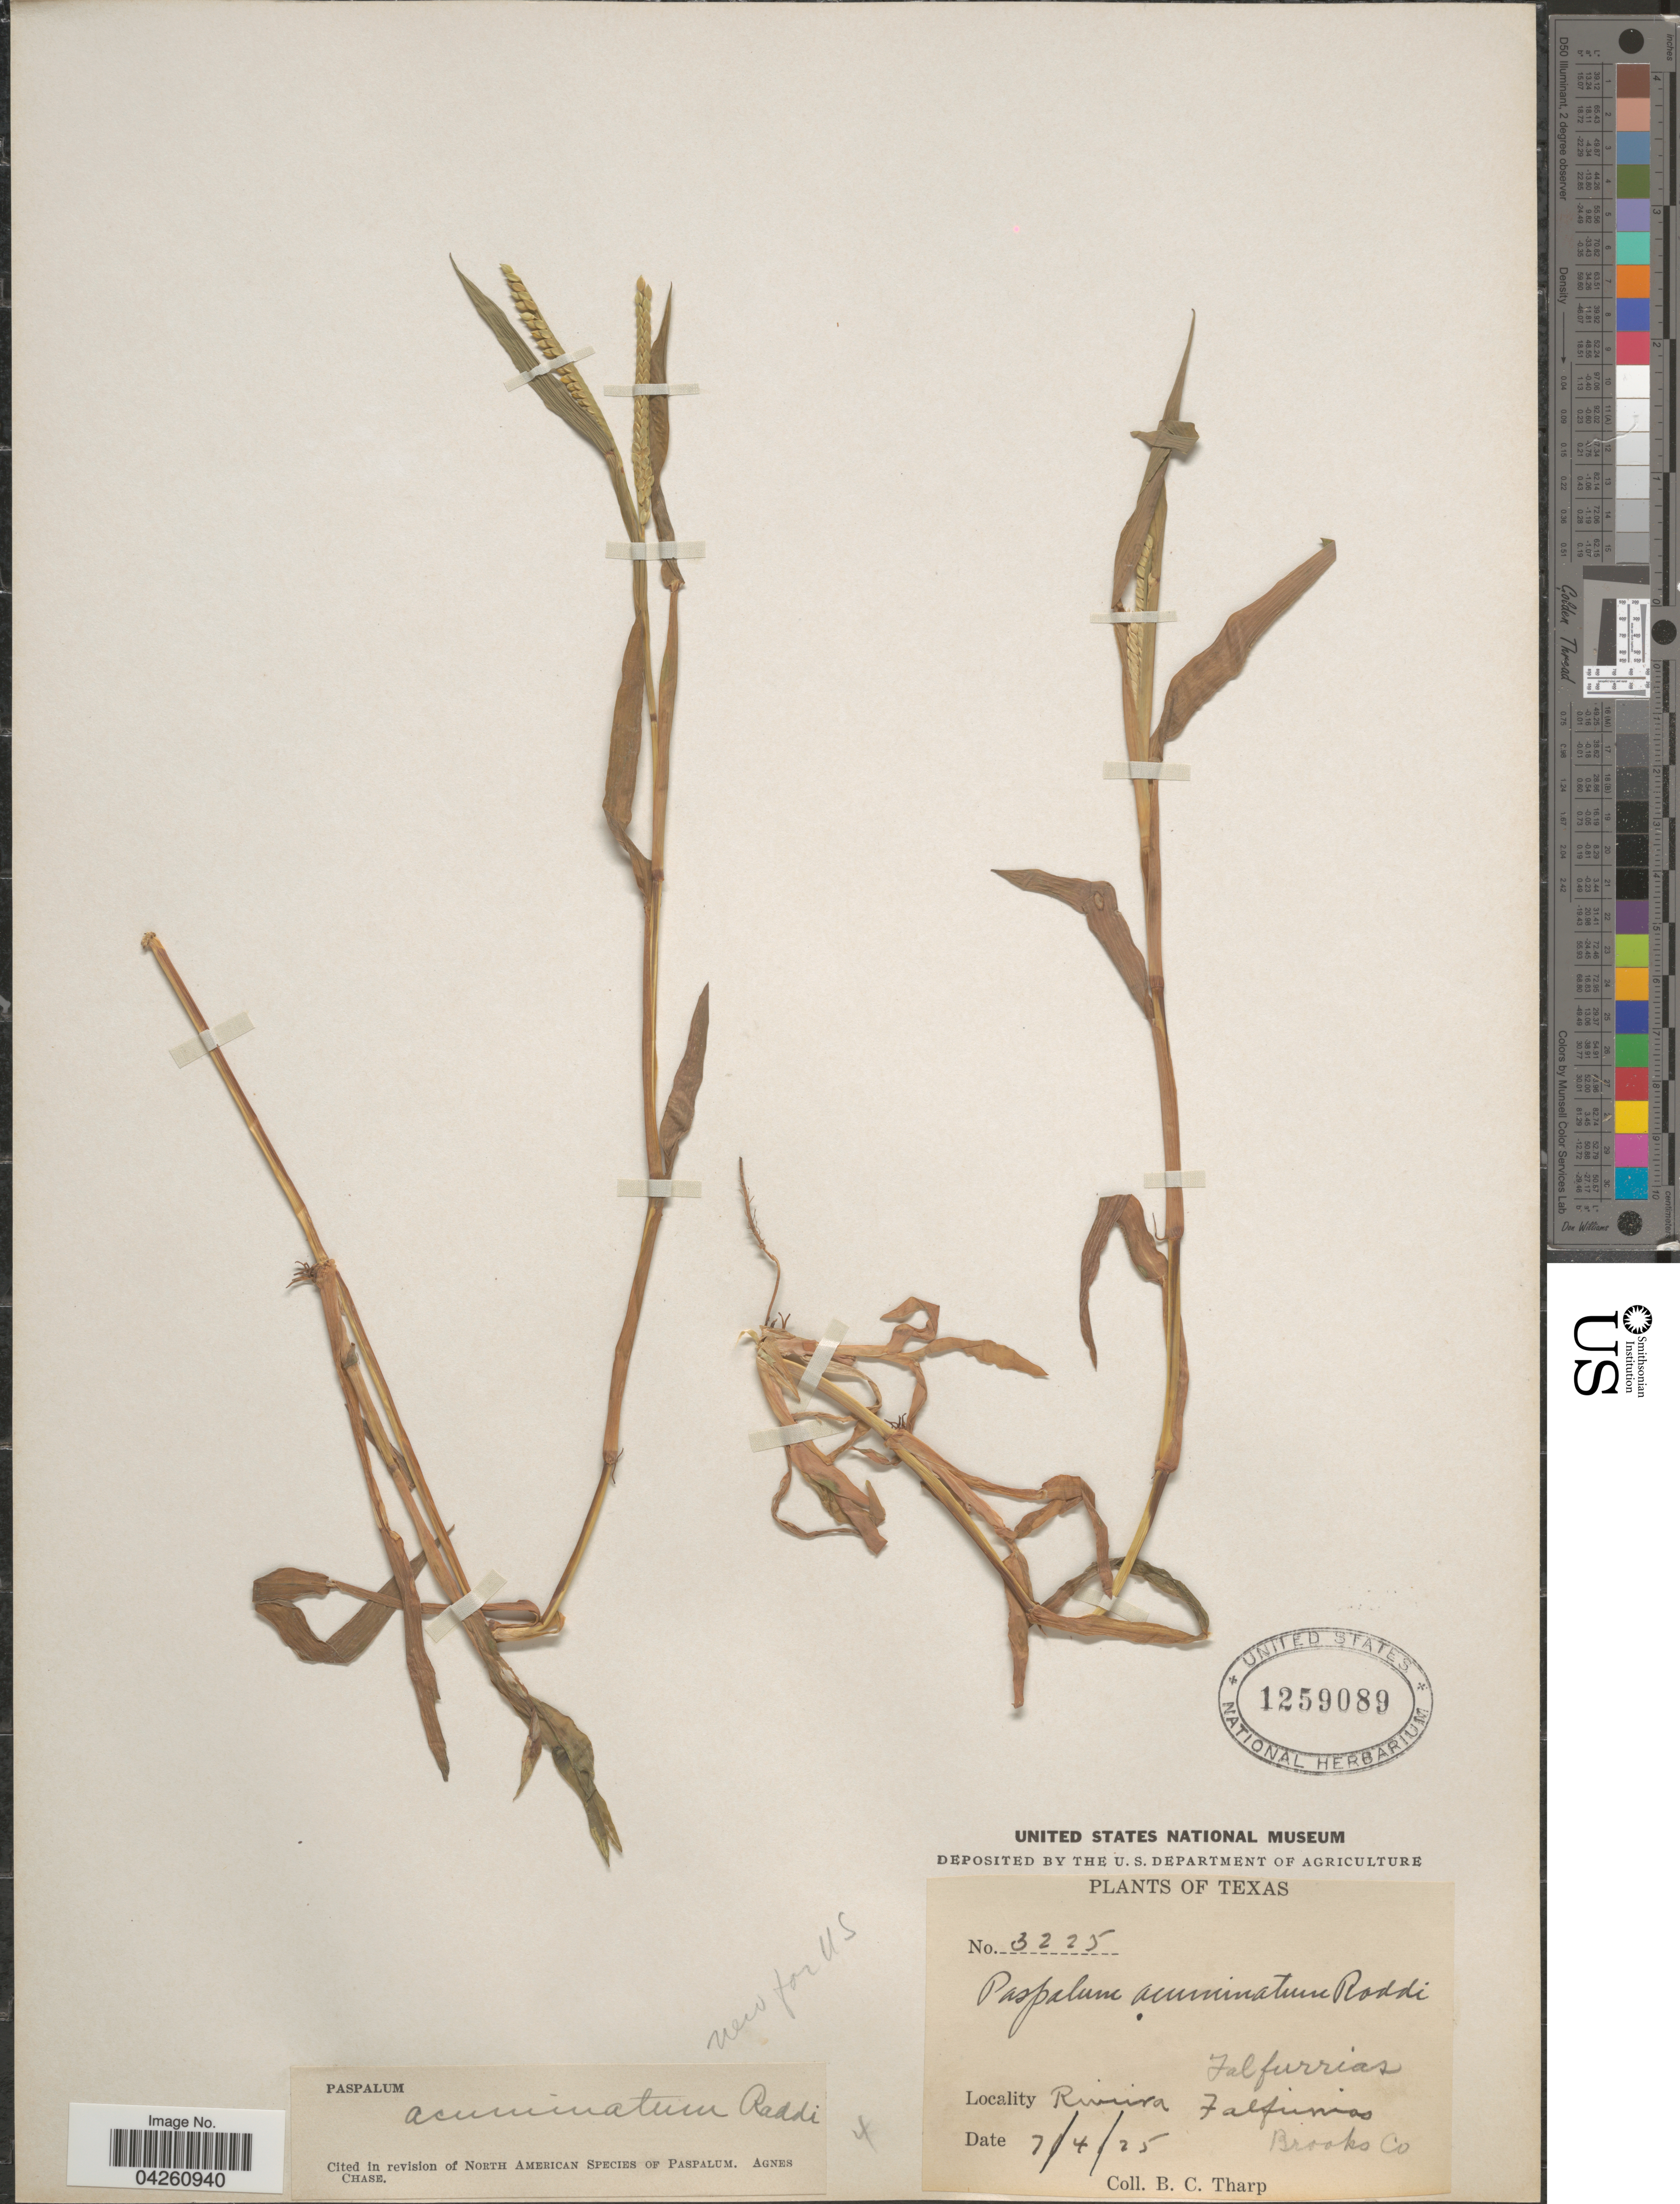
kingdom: Plantae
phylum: Tracheophyta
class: Liliopsida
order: Poales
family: Poaceae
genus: Paspalum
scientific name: Paspalum acuminatum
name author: Raddi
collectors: B. C. Tharp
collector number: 3225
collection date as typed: Transcribed d/m/y: 4/7/25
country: United States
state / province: Texas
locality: Falfurrias. Riviera Falfurrias. Brooks Co.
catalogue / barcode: US 1259089